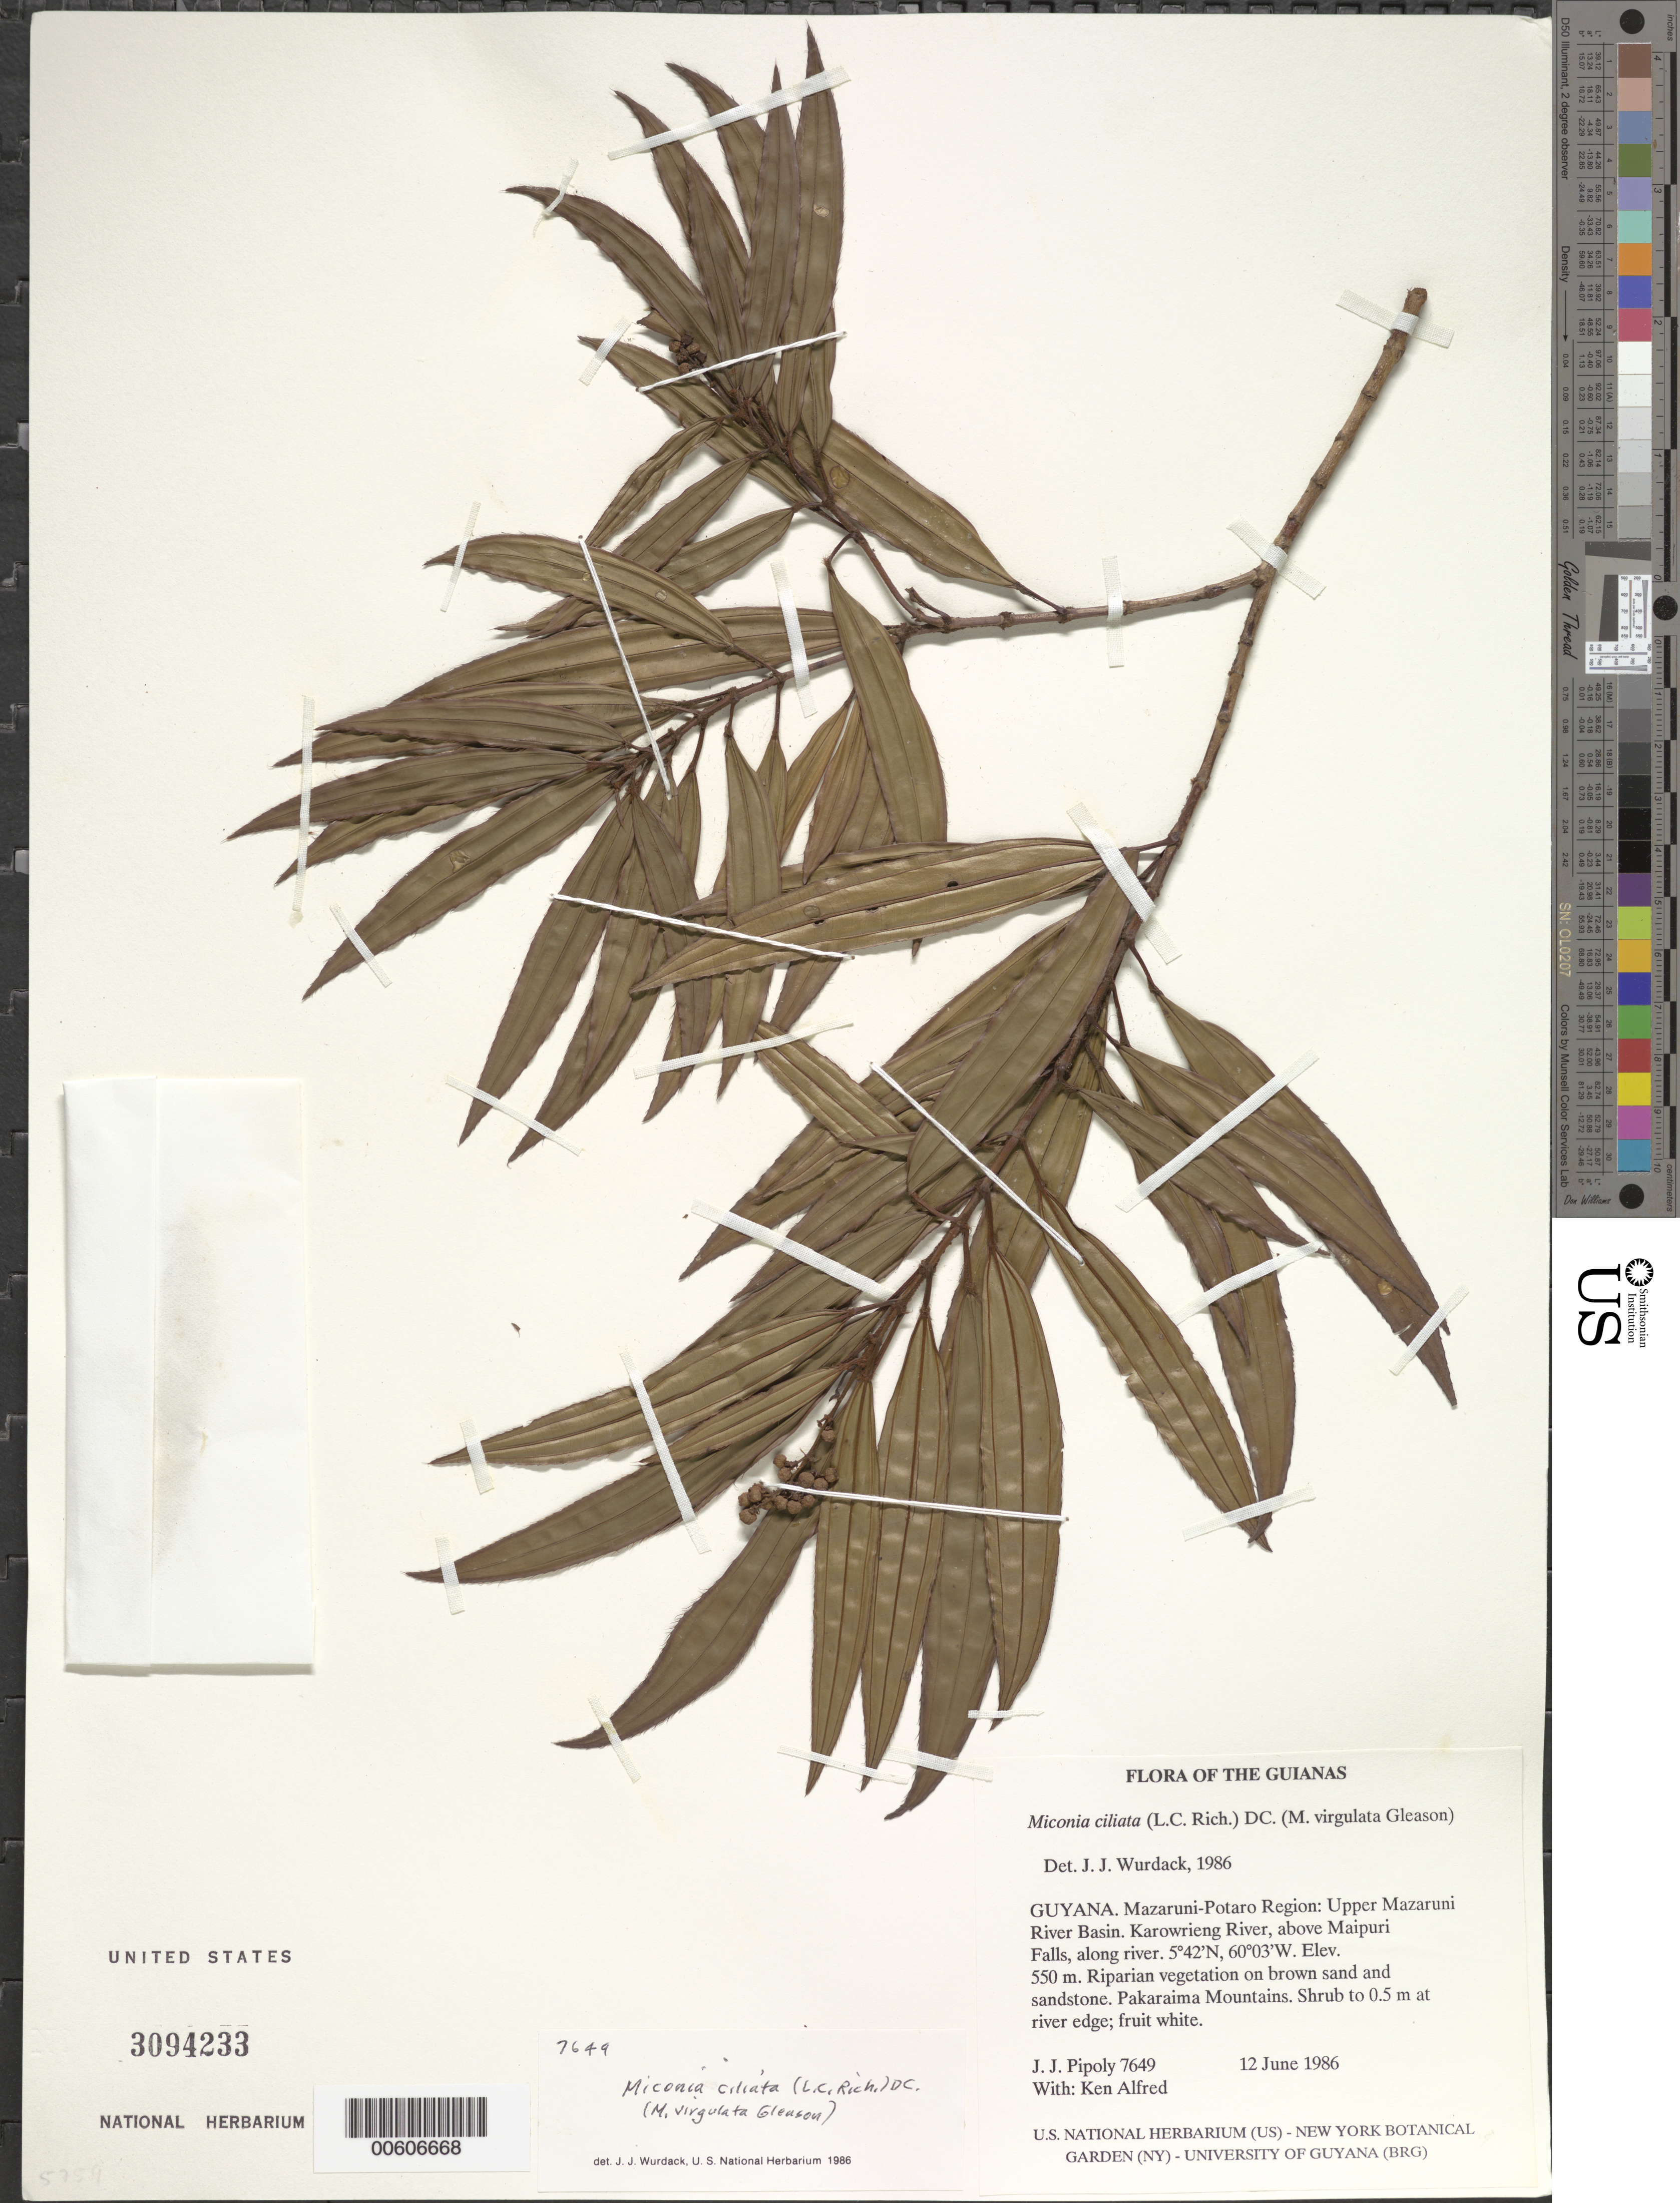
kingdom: Plantae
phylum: Tracheophyta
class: Magnoliopsida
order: Myrtales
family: Melastomataceae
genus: Miconia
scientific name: Miconia ciliata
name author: (Rich.) DC.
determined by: Wurdack, John J., (US), US (UNITED STATES)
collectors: J. J. Pipoly & K. Alfred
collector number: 7649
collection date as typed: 12 June 1986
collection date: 1986-06-12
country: Guyana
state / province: Cuyuni-Mazaruni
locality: Pakaraima Mts. Upper Mazaruni River Basin. Karowrieng River, above Maipuri Falls along river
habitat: Riparian vegetation on brown sand and sandstone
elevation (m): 550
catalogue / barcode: US 3094233